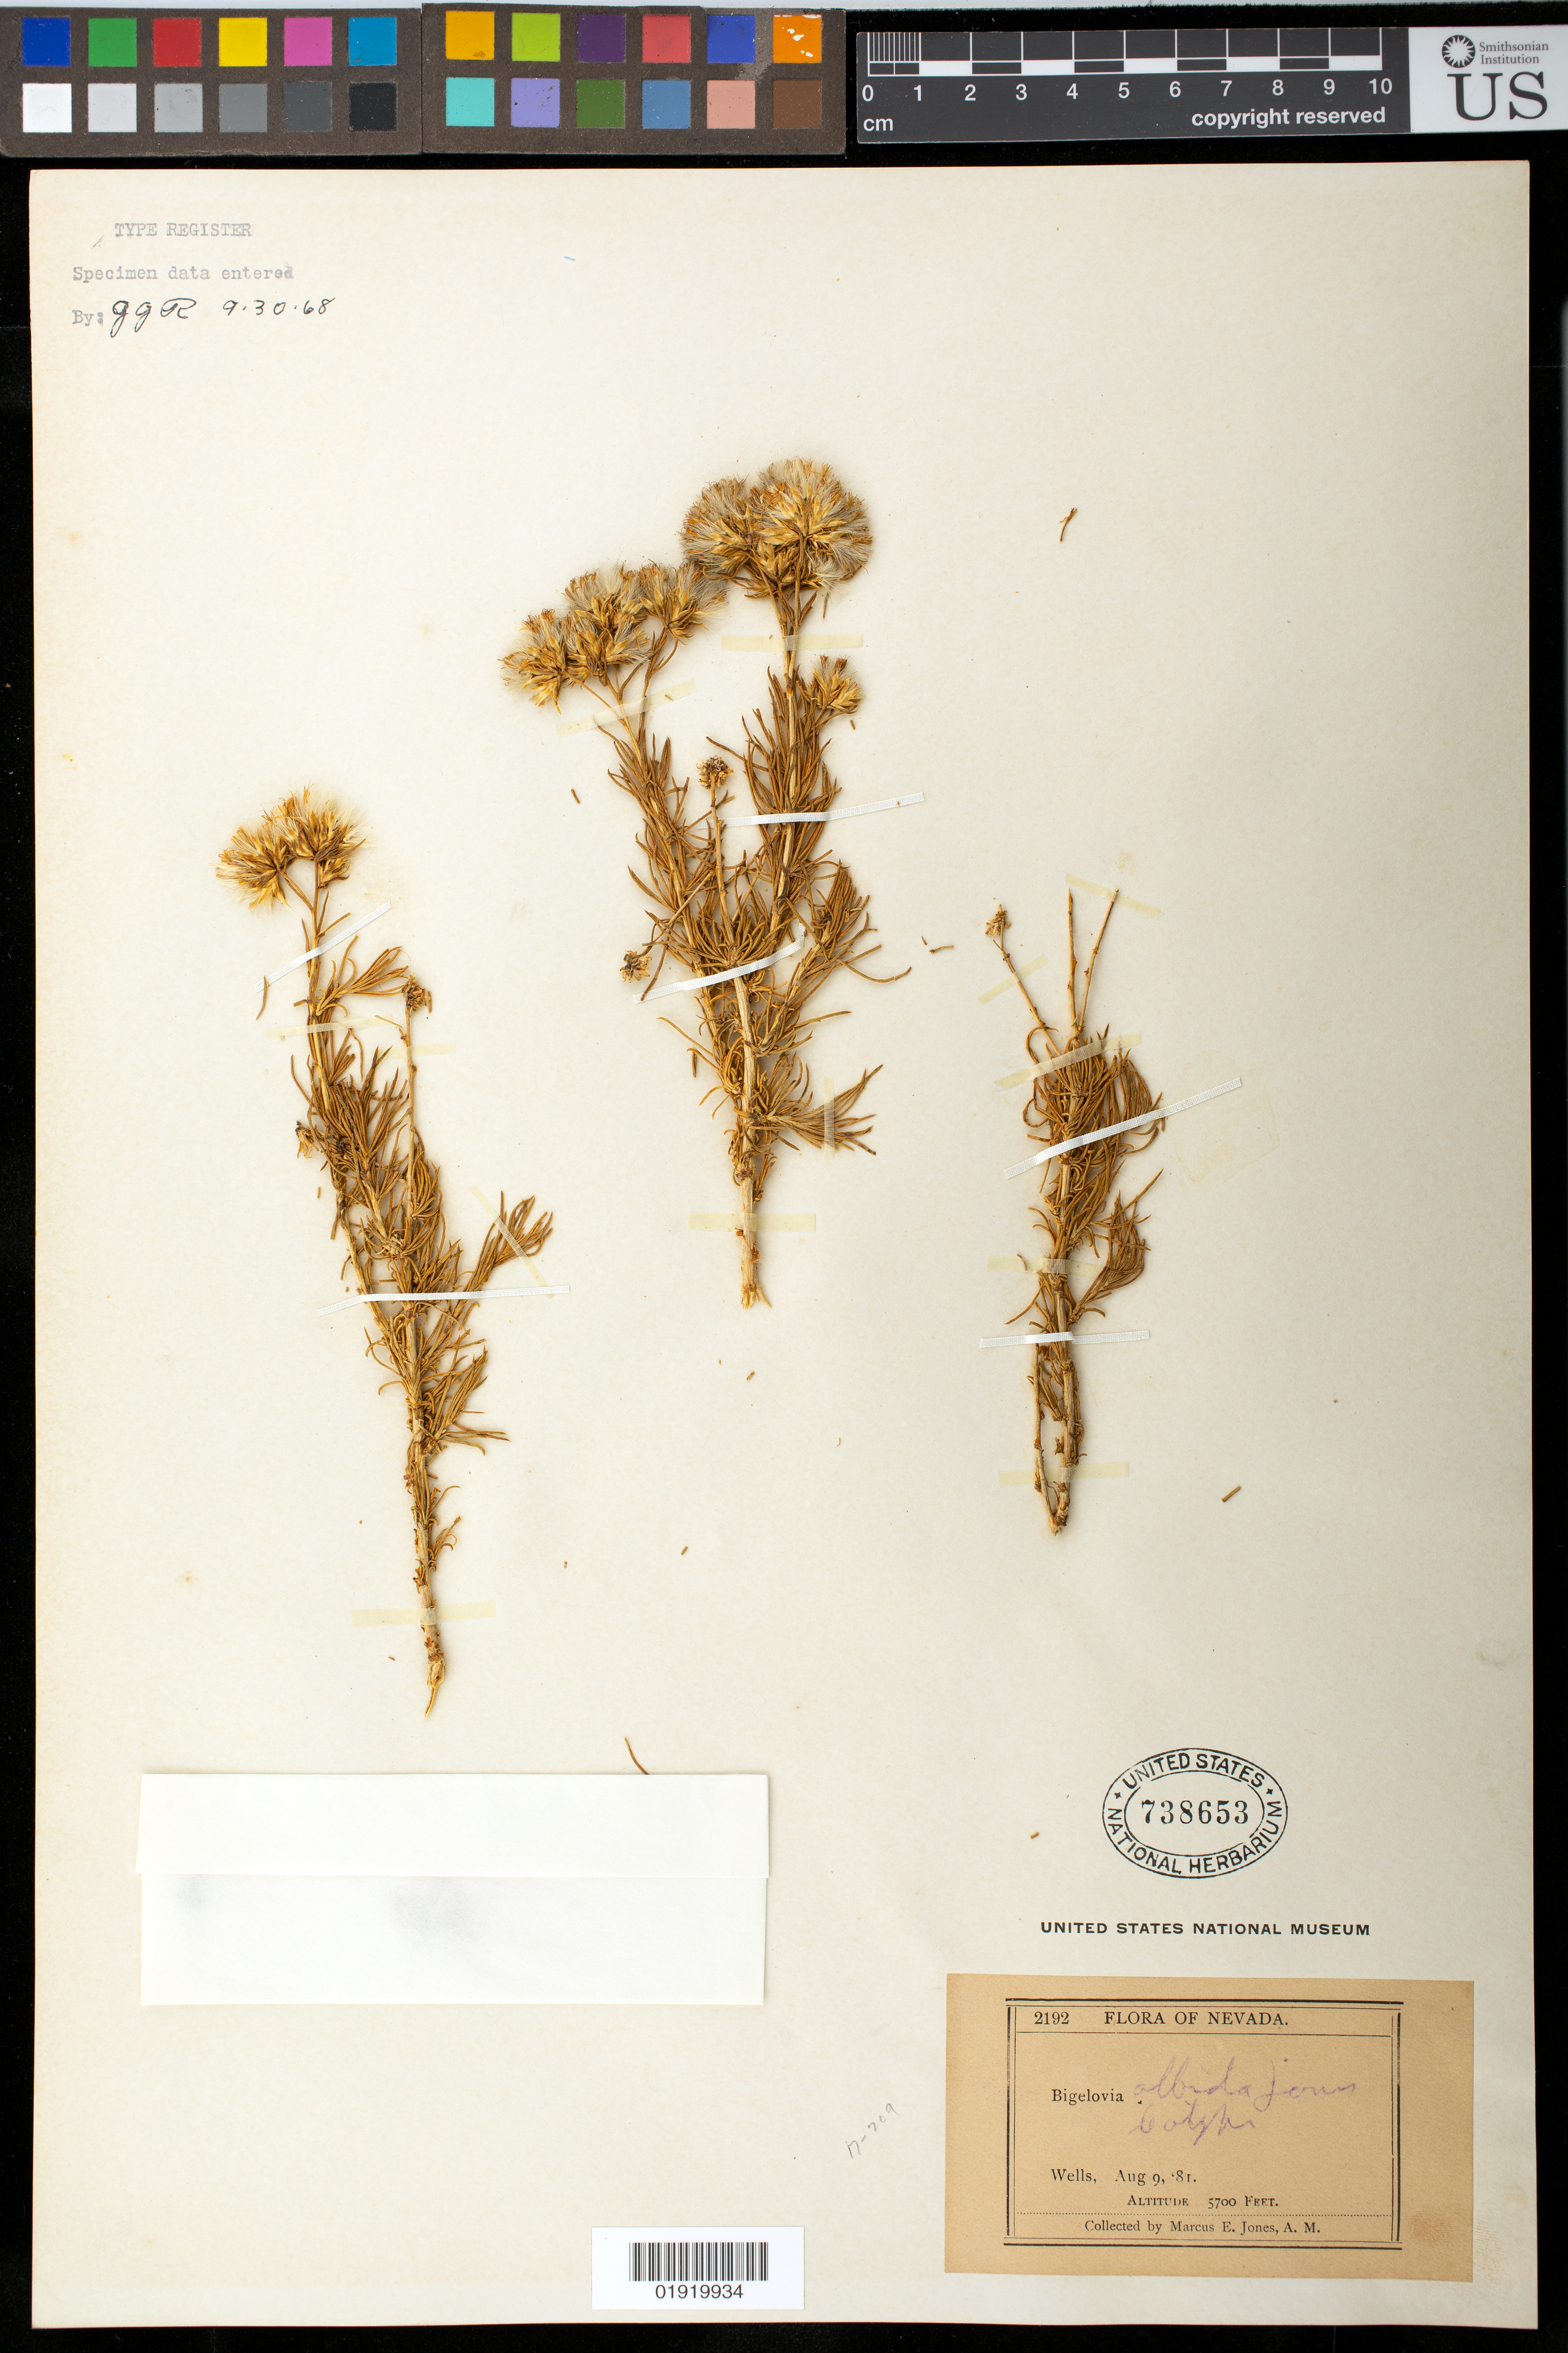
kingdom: Plantae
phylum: Tracheophyta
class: Magnoliopsida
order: Asterales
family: Asteraceae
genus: Bigelowia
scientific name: Bigelowia albida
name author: M.E. Jones ex A. Gray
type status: Isotype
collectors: M. E. Jones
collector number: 2192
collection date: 1881-08-09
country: United States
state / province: Nevada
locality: Wells.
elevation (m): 1737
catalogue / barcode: US 738653